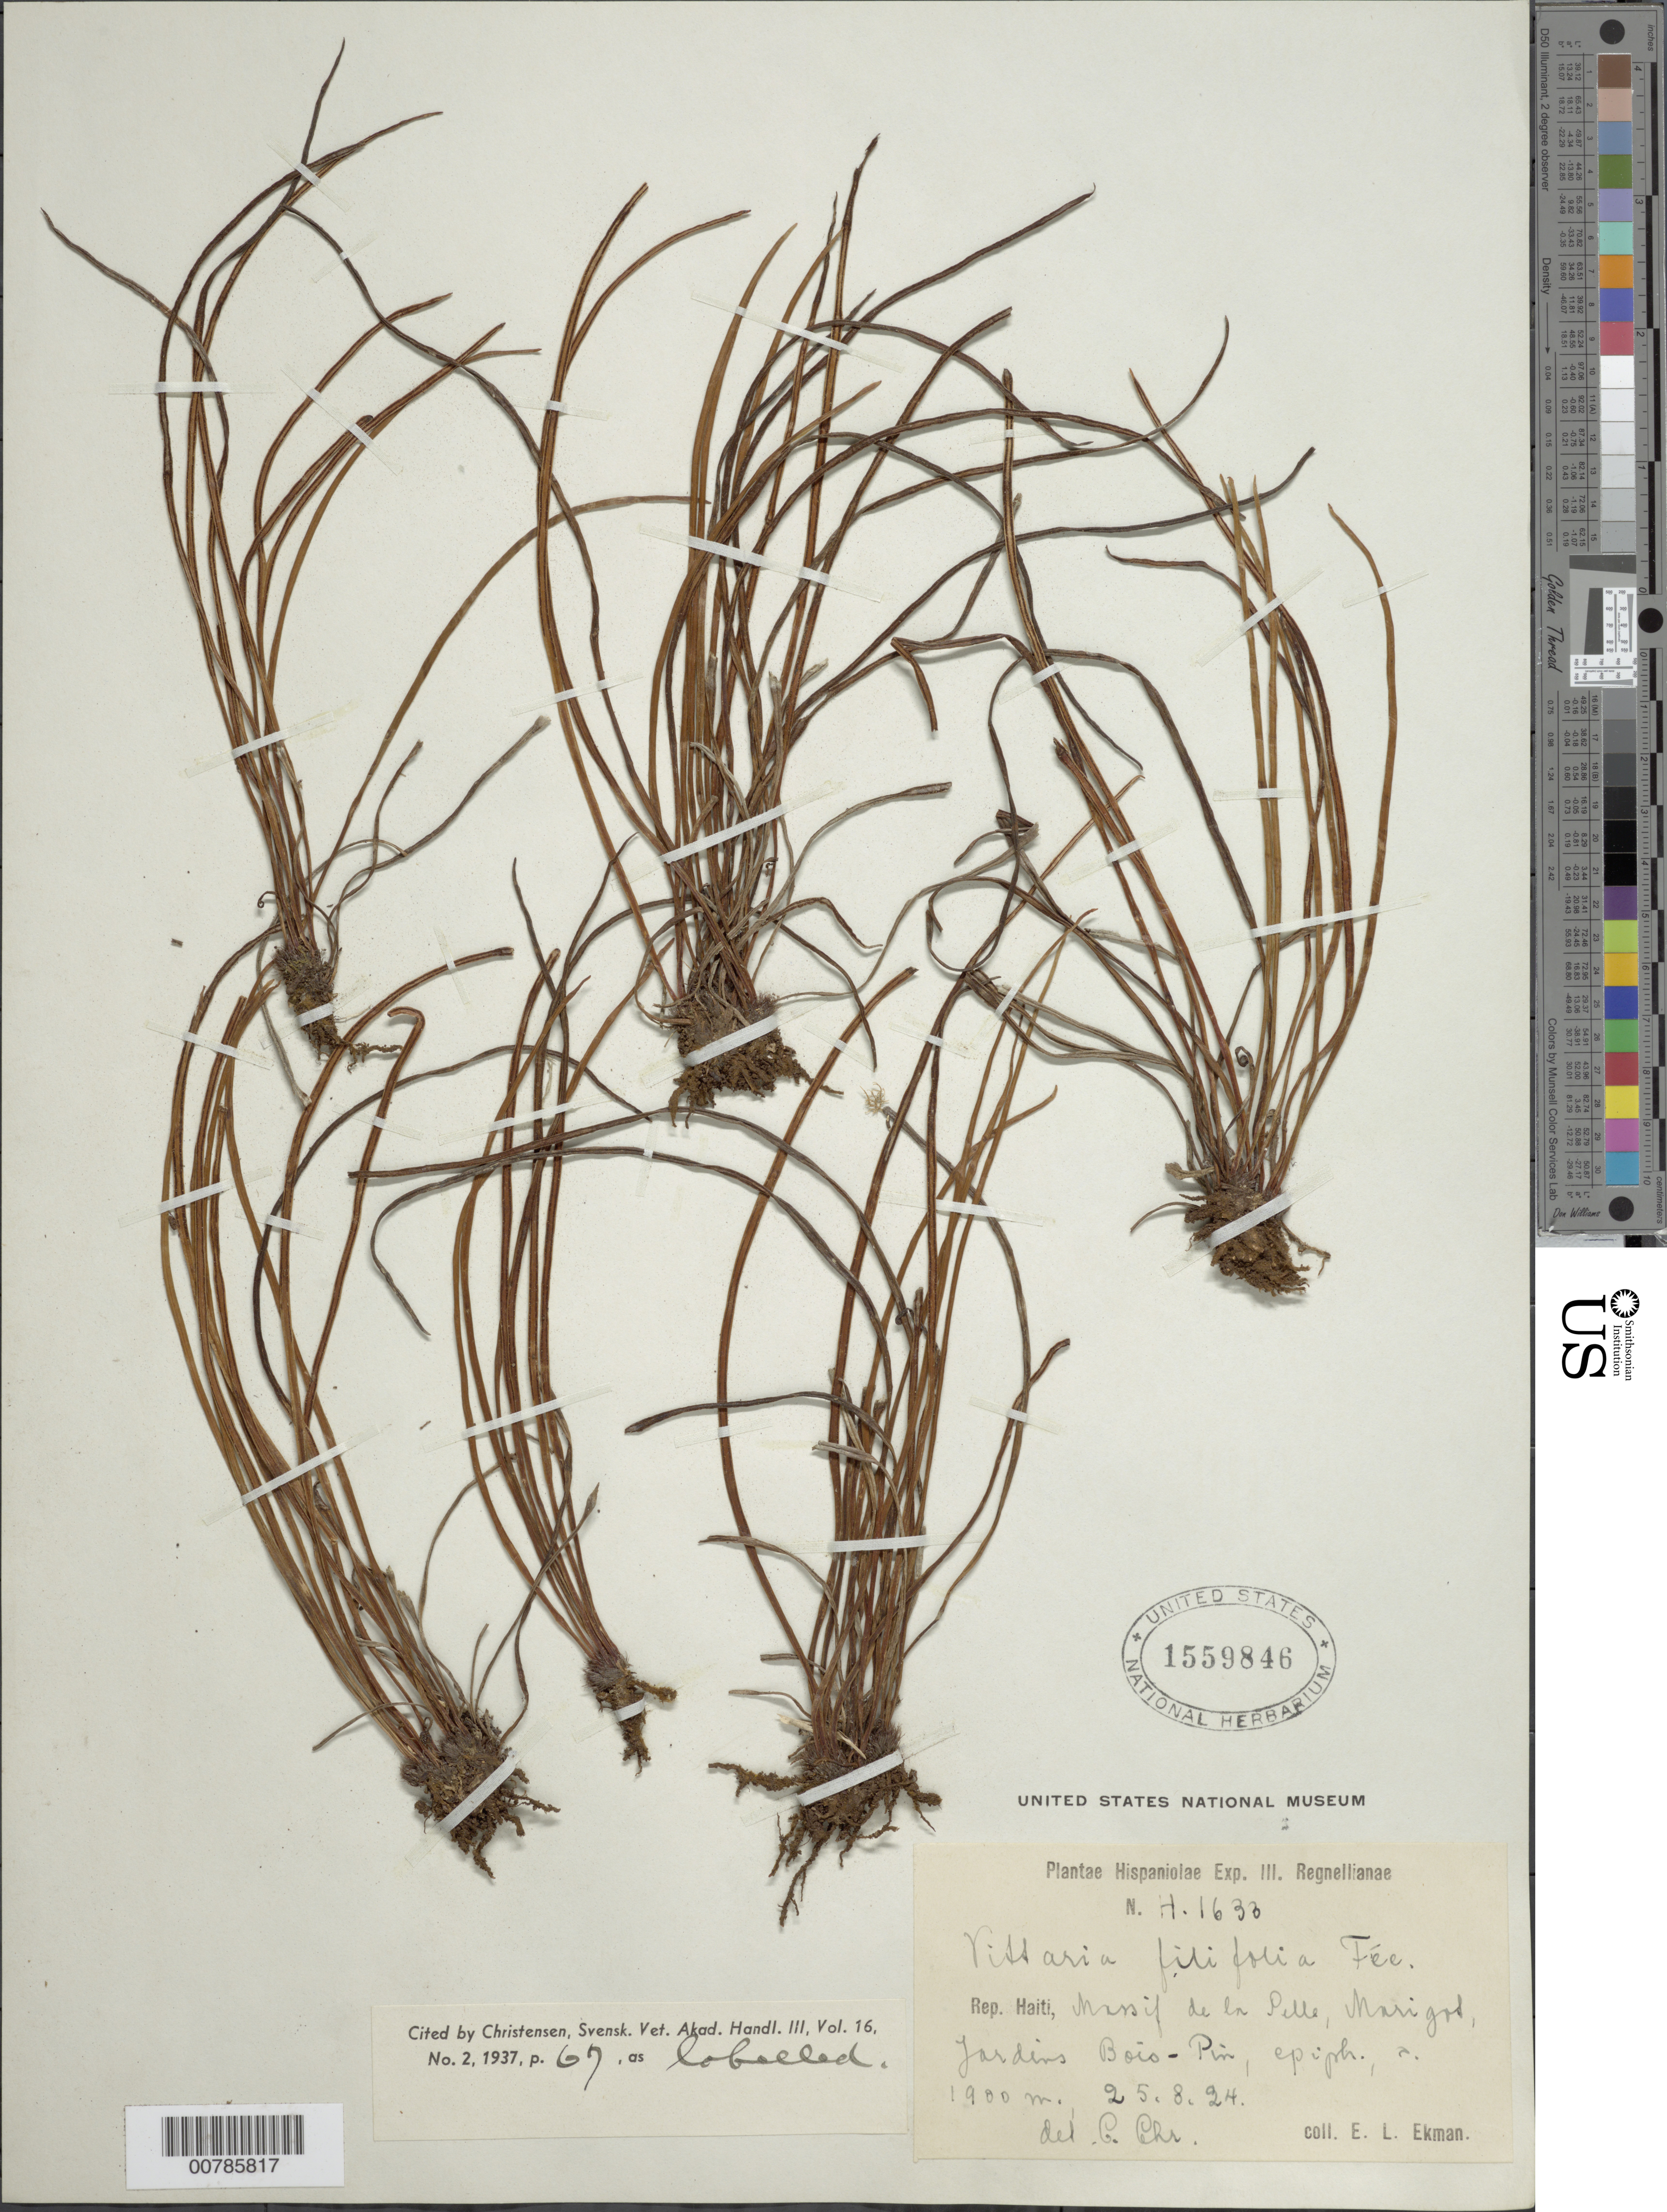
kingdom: Plantae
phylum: Tracheophyta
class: Polypodiopsida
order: Polypodiales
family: Pteridaceae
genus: Vittaria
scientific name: Vittaria graminifolia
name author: Kaulf.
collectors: E. L. Ekman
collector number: H 1633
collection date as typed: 25 Aug 1924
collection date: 1924-08-25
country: Haiti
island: Hispaniola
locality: Massif de la Selle, Marigot, Jardins Boio-Pin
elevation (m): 1900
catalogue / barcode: US 1559846